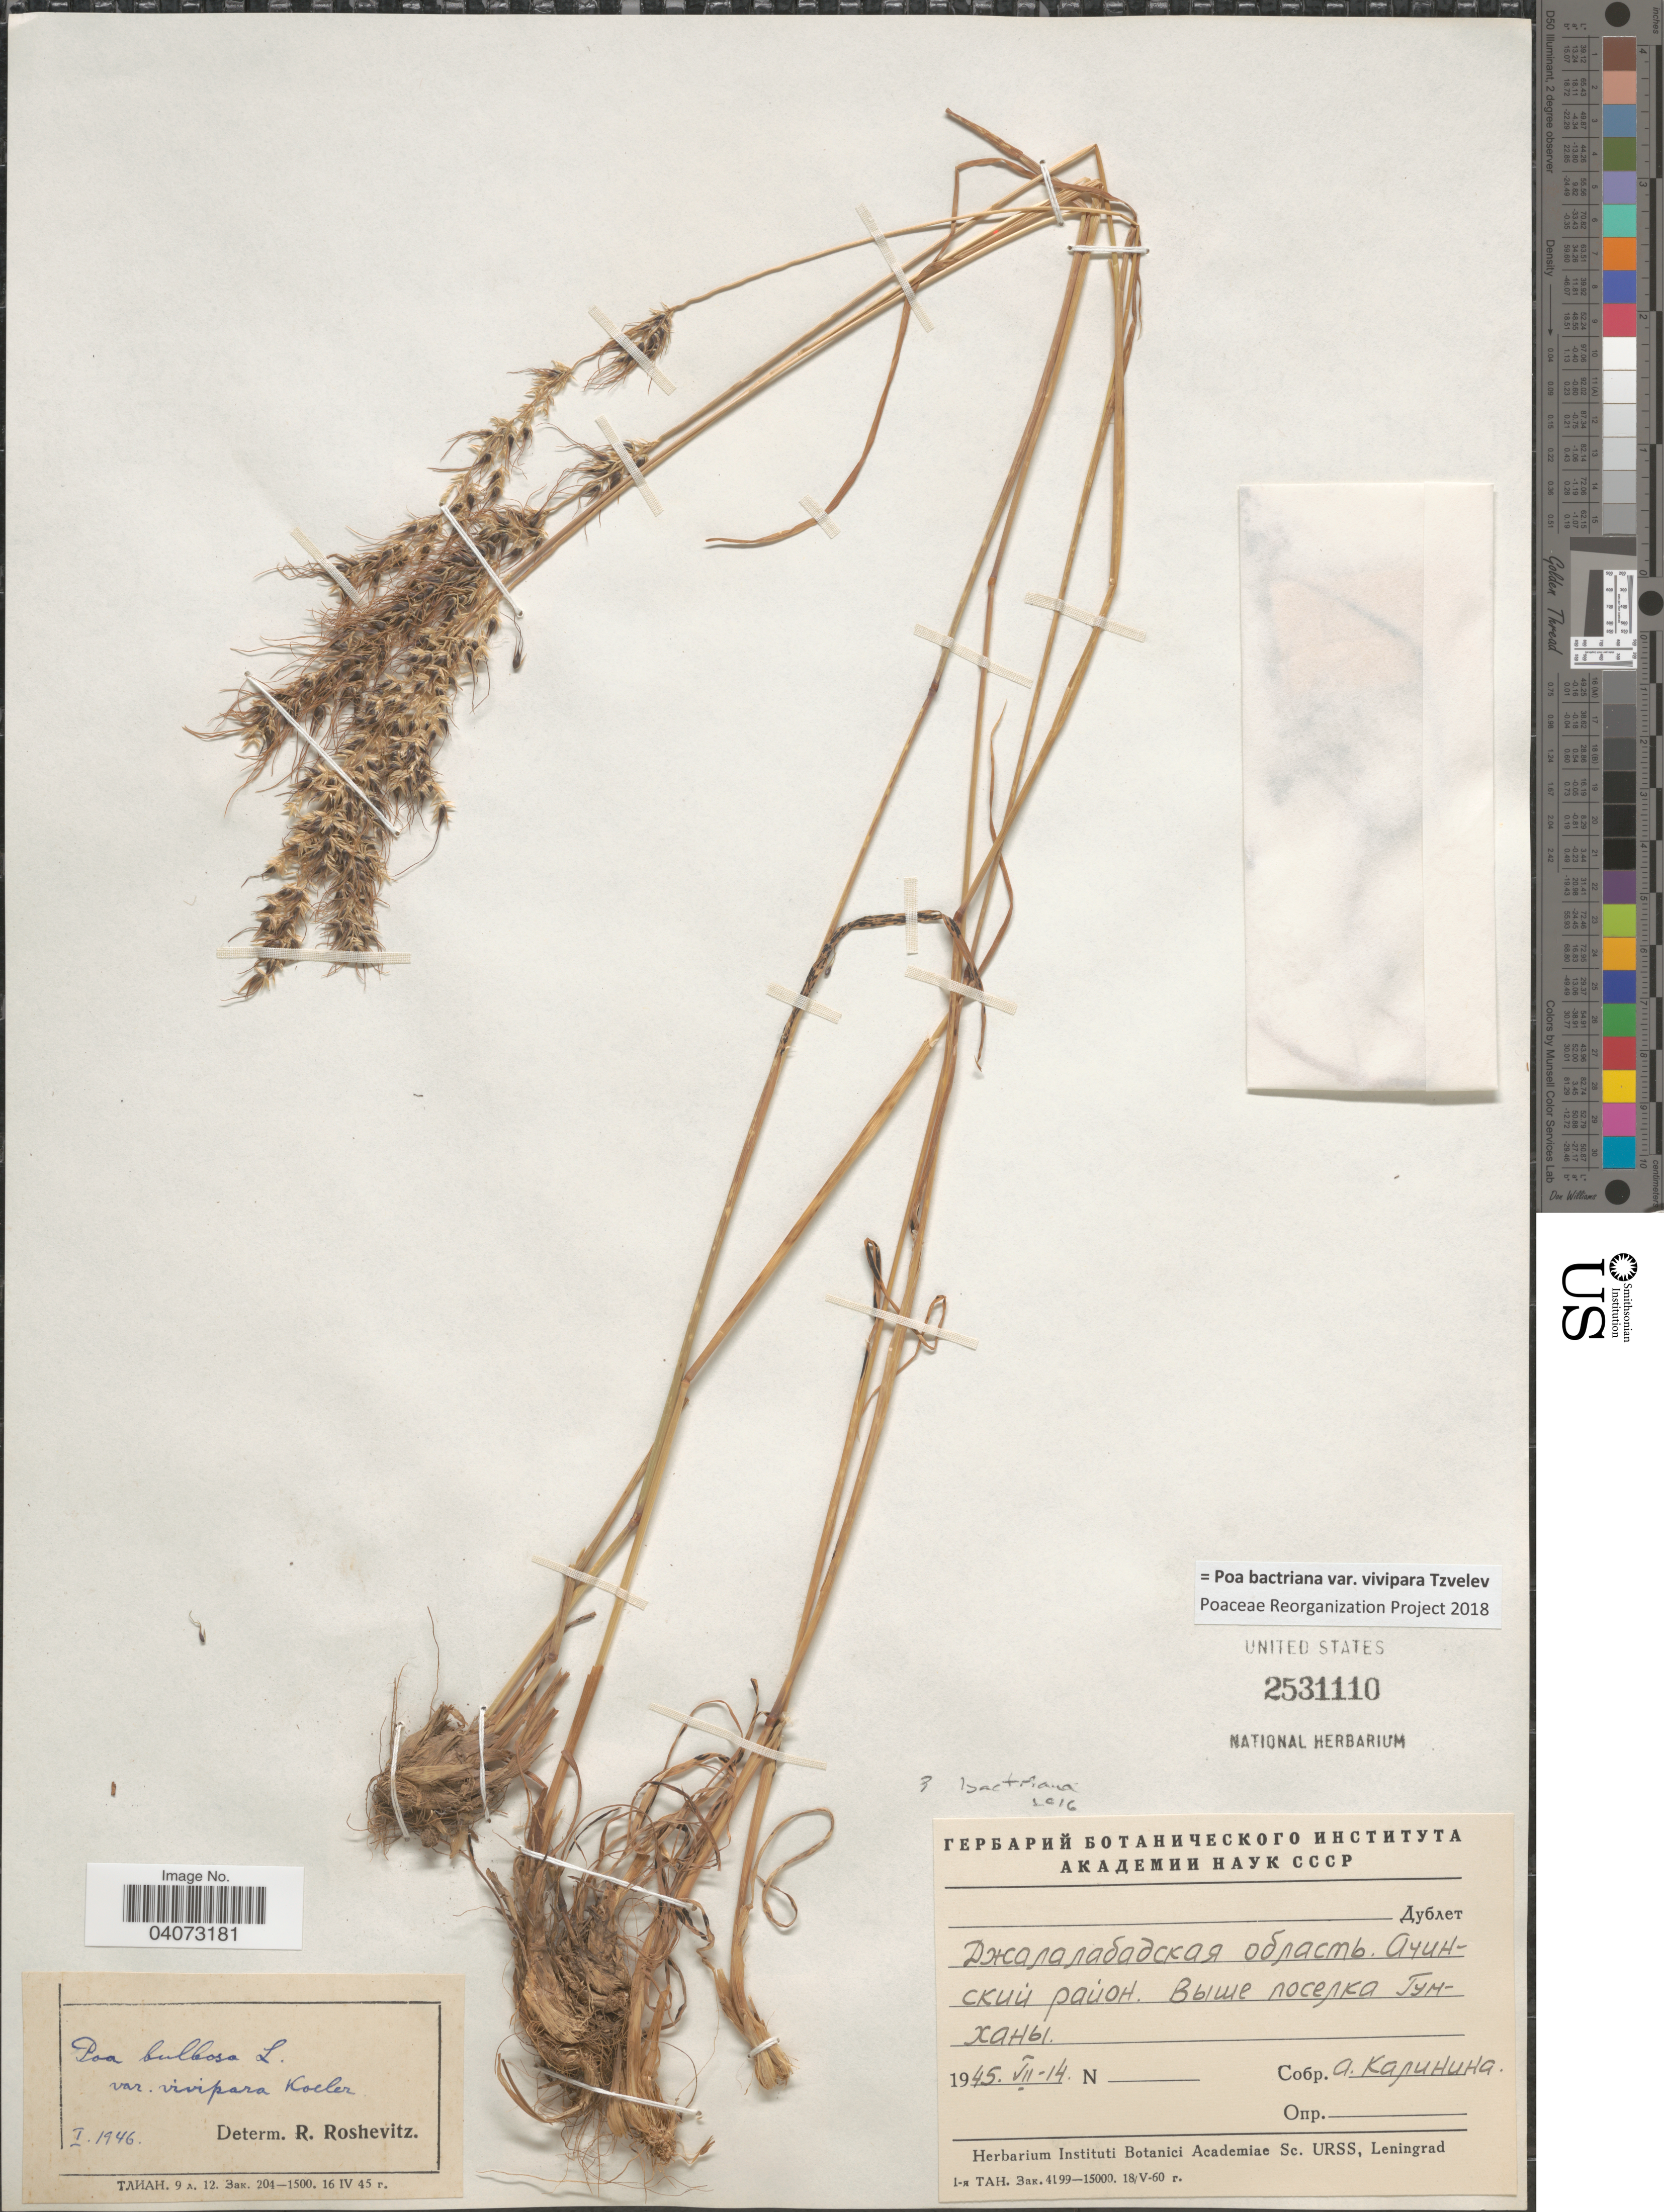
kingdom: Plantae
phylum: Tracheophyta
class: Liliopsida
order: Poales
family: Poaceae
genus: Poa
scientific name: Poa bactriana var. vivipara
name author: Tzvelev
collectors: A. Kalinina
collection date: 1945-07-14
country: Kyrgyzstan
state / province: Jalal-Abad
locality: Achinskiy Rayon, above village Gumkhan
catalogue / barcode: US 2531110